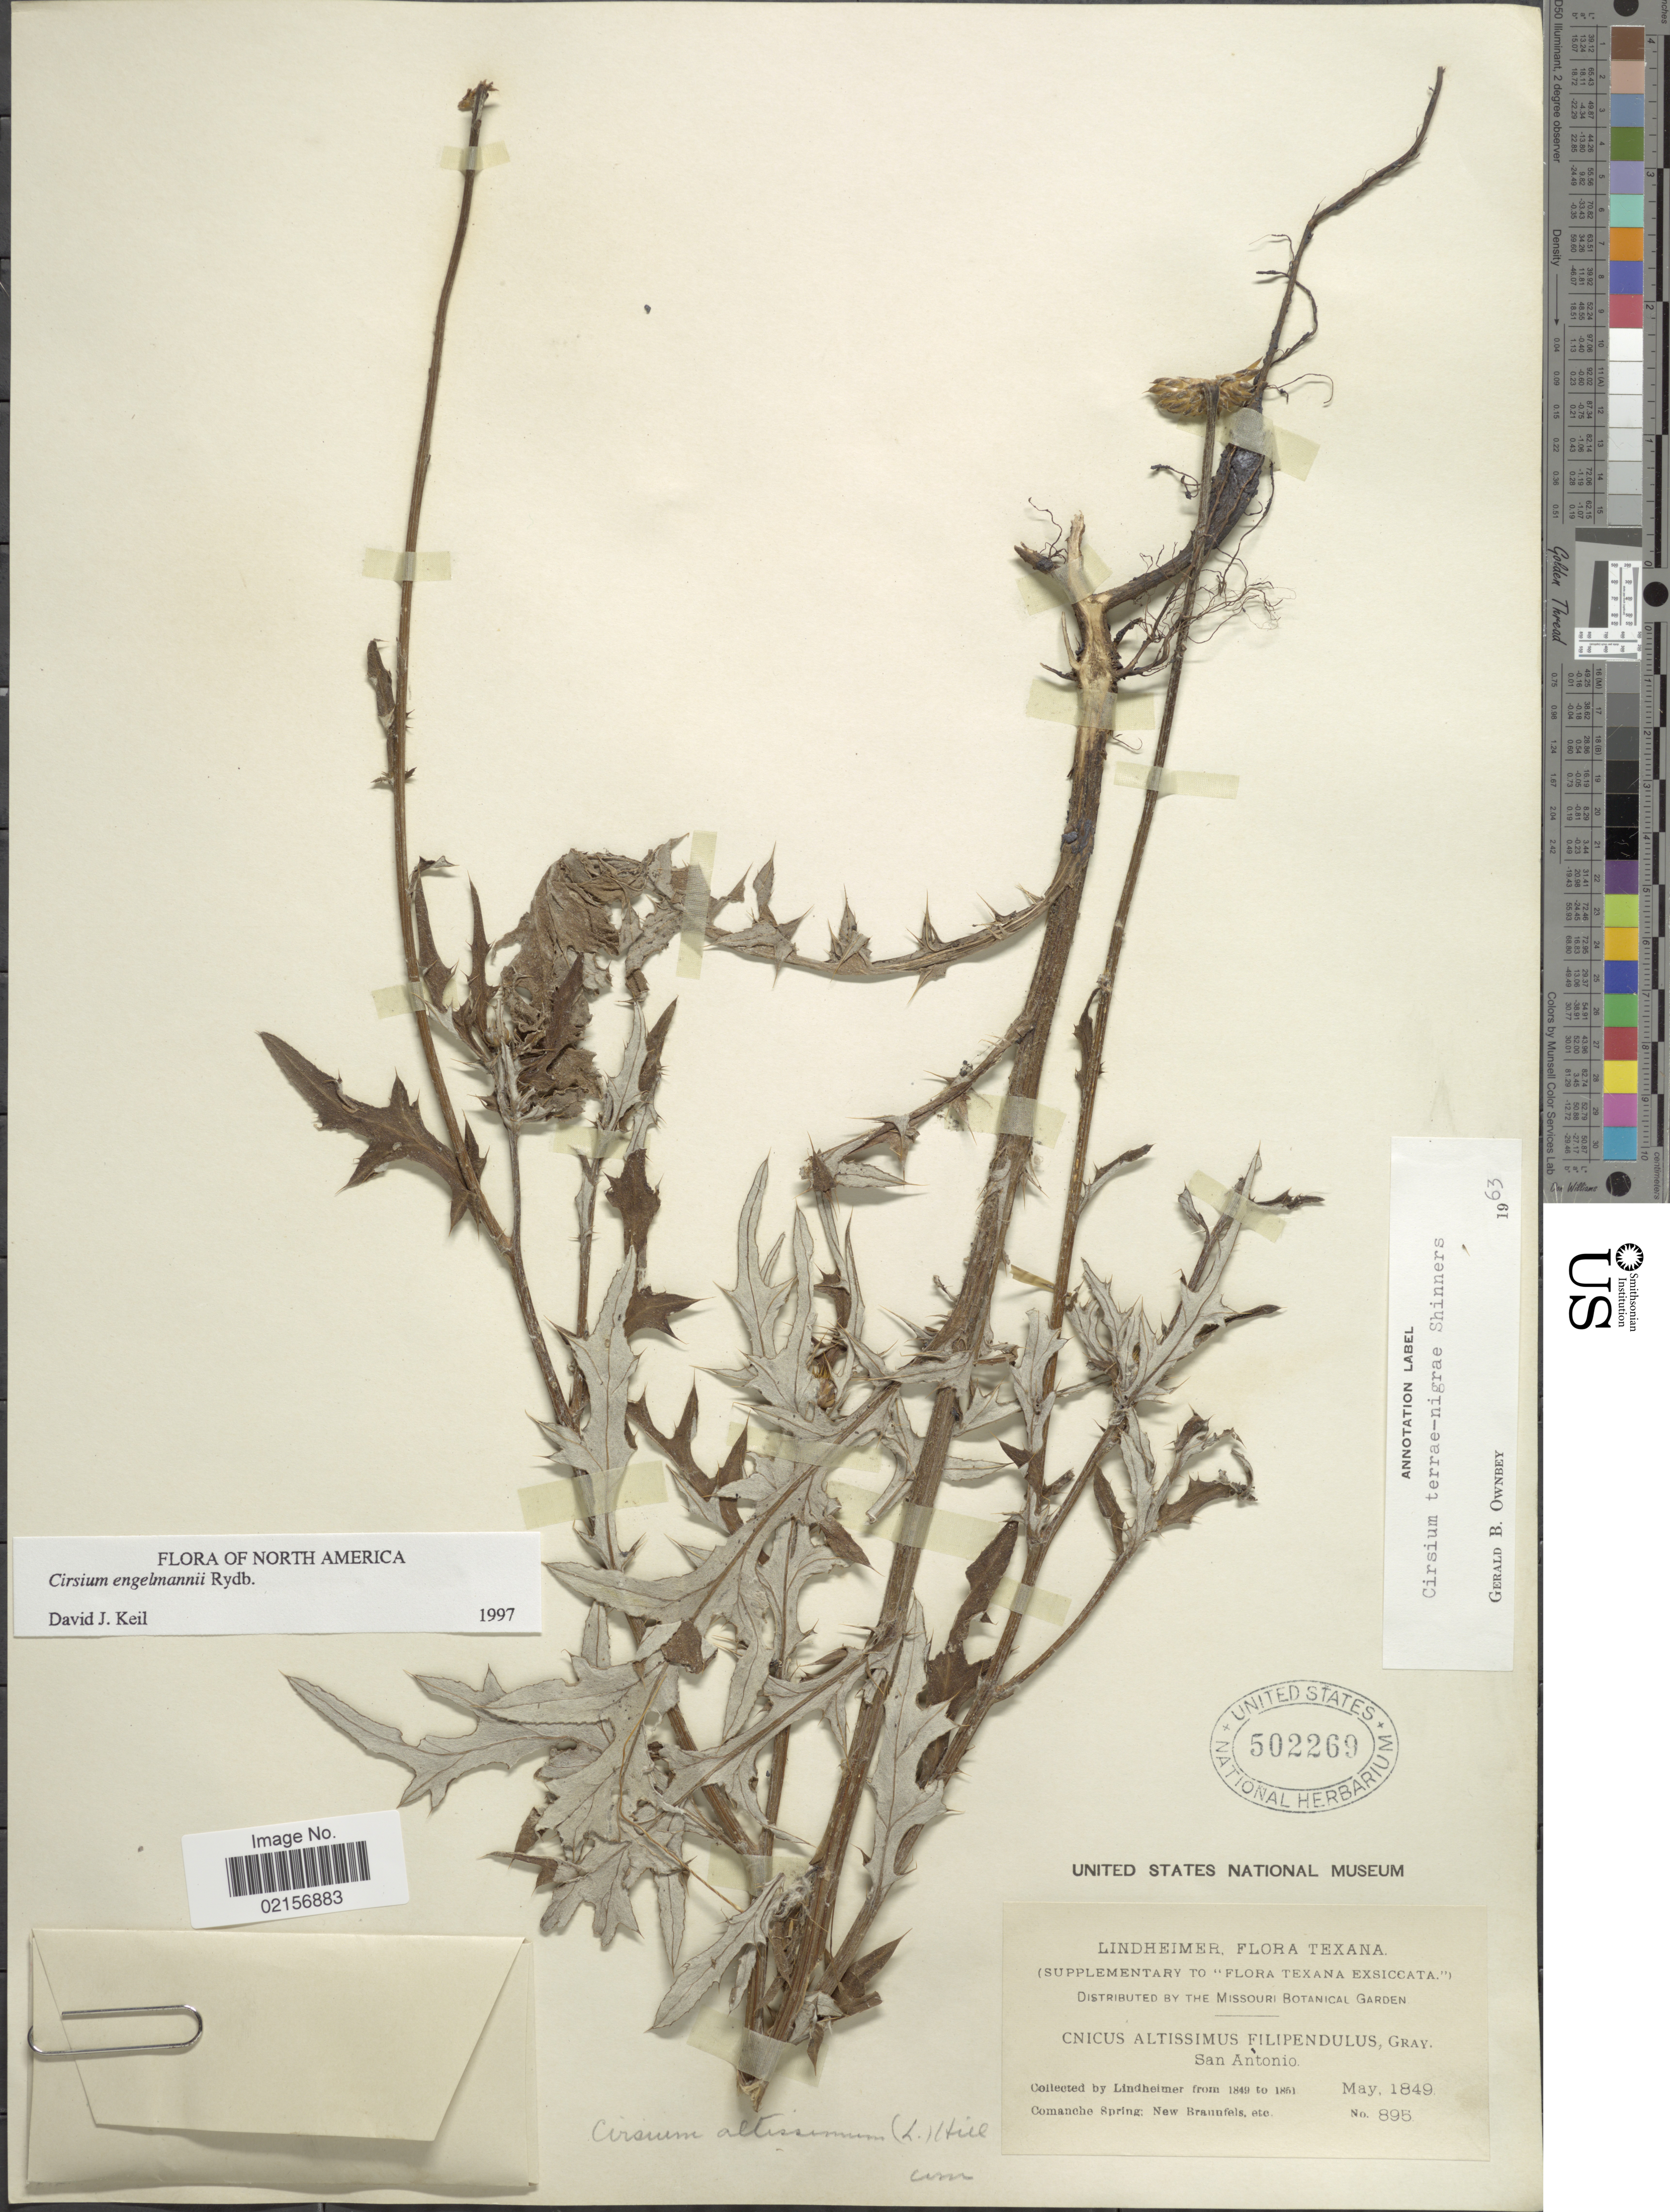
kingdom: Plantae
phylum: Tracheophyta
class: Magnoliopsida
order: Asterales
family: Asteraceae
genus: Cirsium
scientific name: Cirsium engelmannii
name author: Rydb.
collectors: -. Lindheimer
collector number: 895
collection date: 1849-05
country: United States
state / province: Texas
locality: San Antonio, Comanche Spring: New Braunfels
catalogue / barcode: US 502269